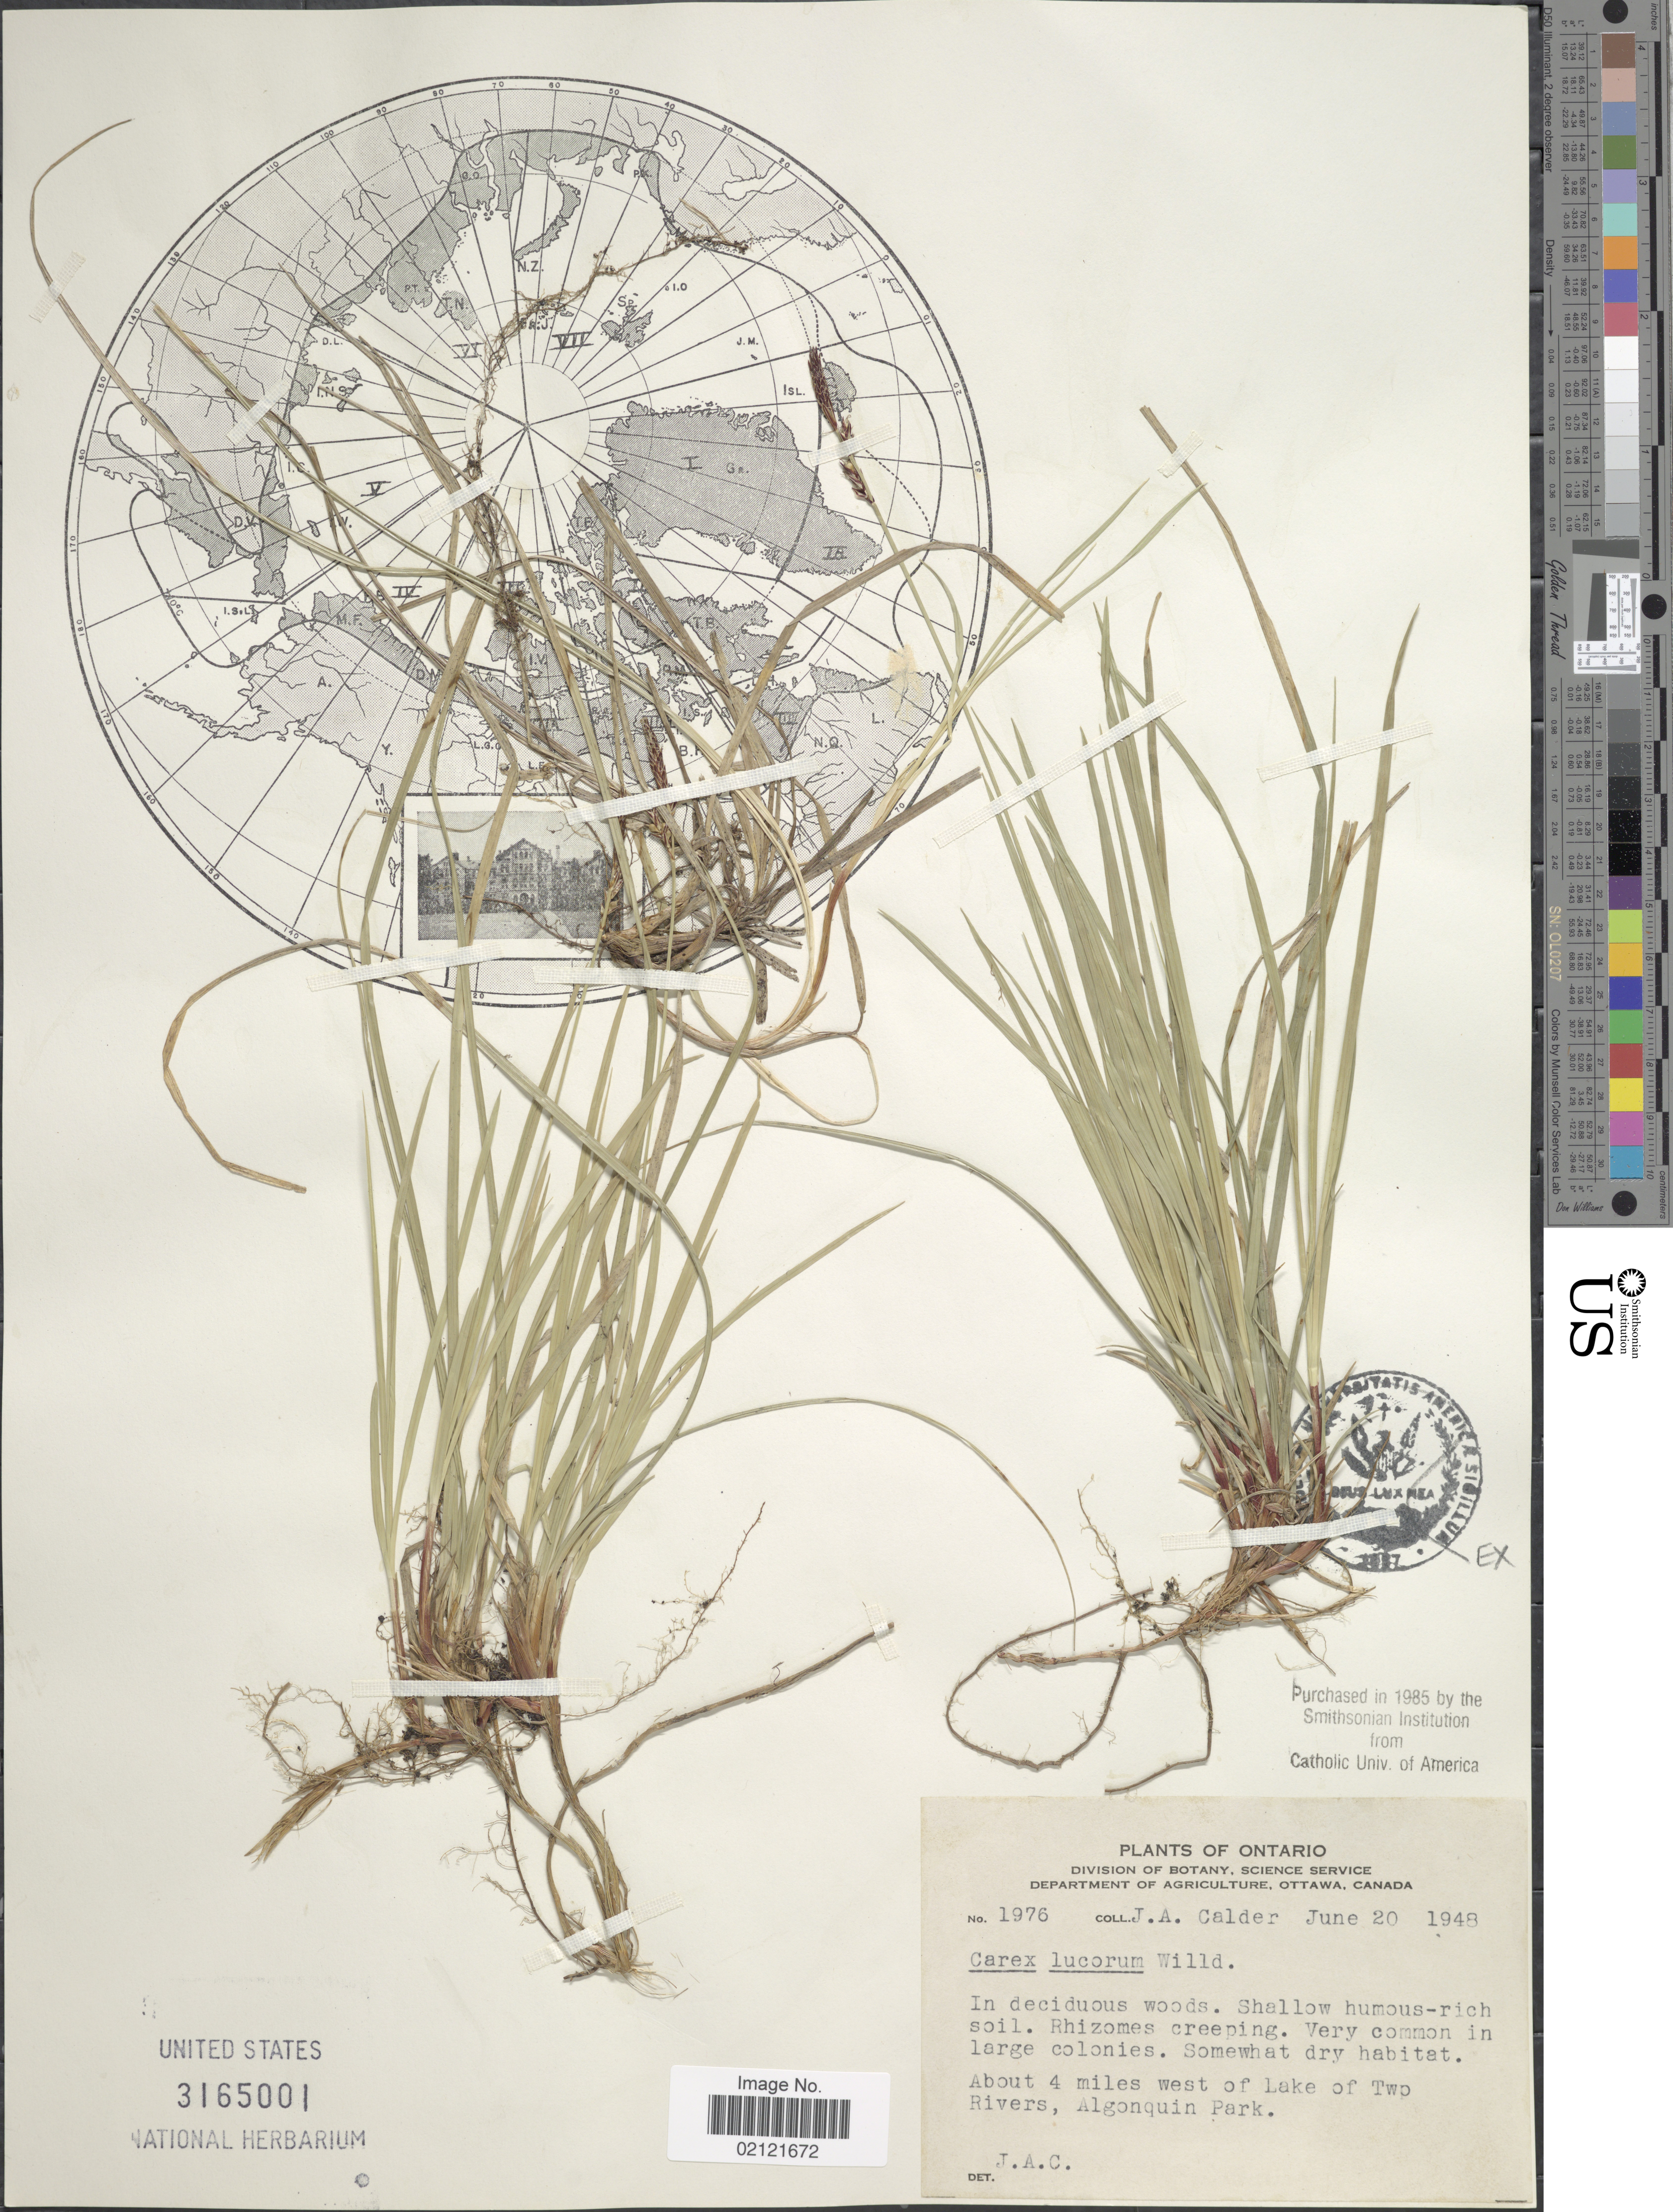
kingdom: Plantae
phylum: Tracheophyta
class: Liliopsida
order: Poales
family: Cyperaceae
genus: Carex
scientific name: Carex lucorum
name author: Willd.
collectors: J. A. Calder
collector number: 1976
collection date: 1948-06-20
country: Canada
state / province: Ontario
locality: About 4 miles west of Lake of Twp Rivers, Algonquin Park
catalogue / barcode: US 3165001